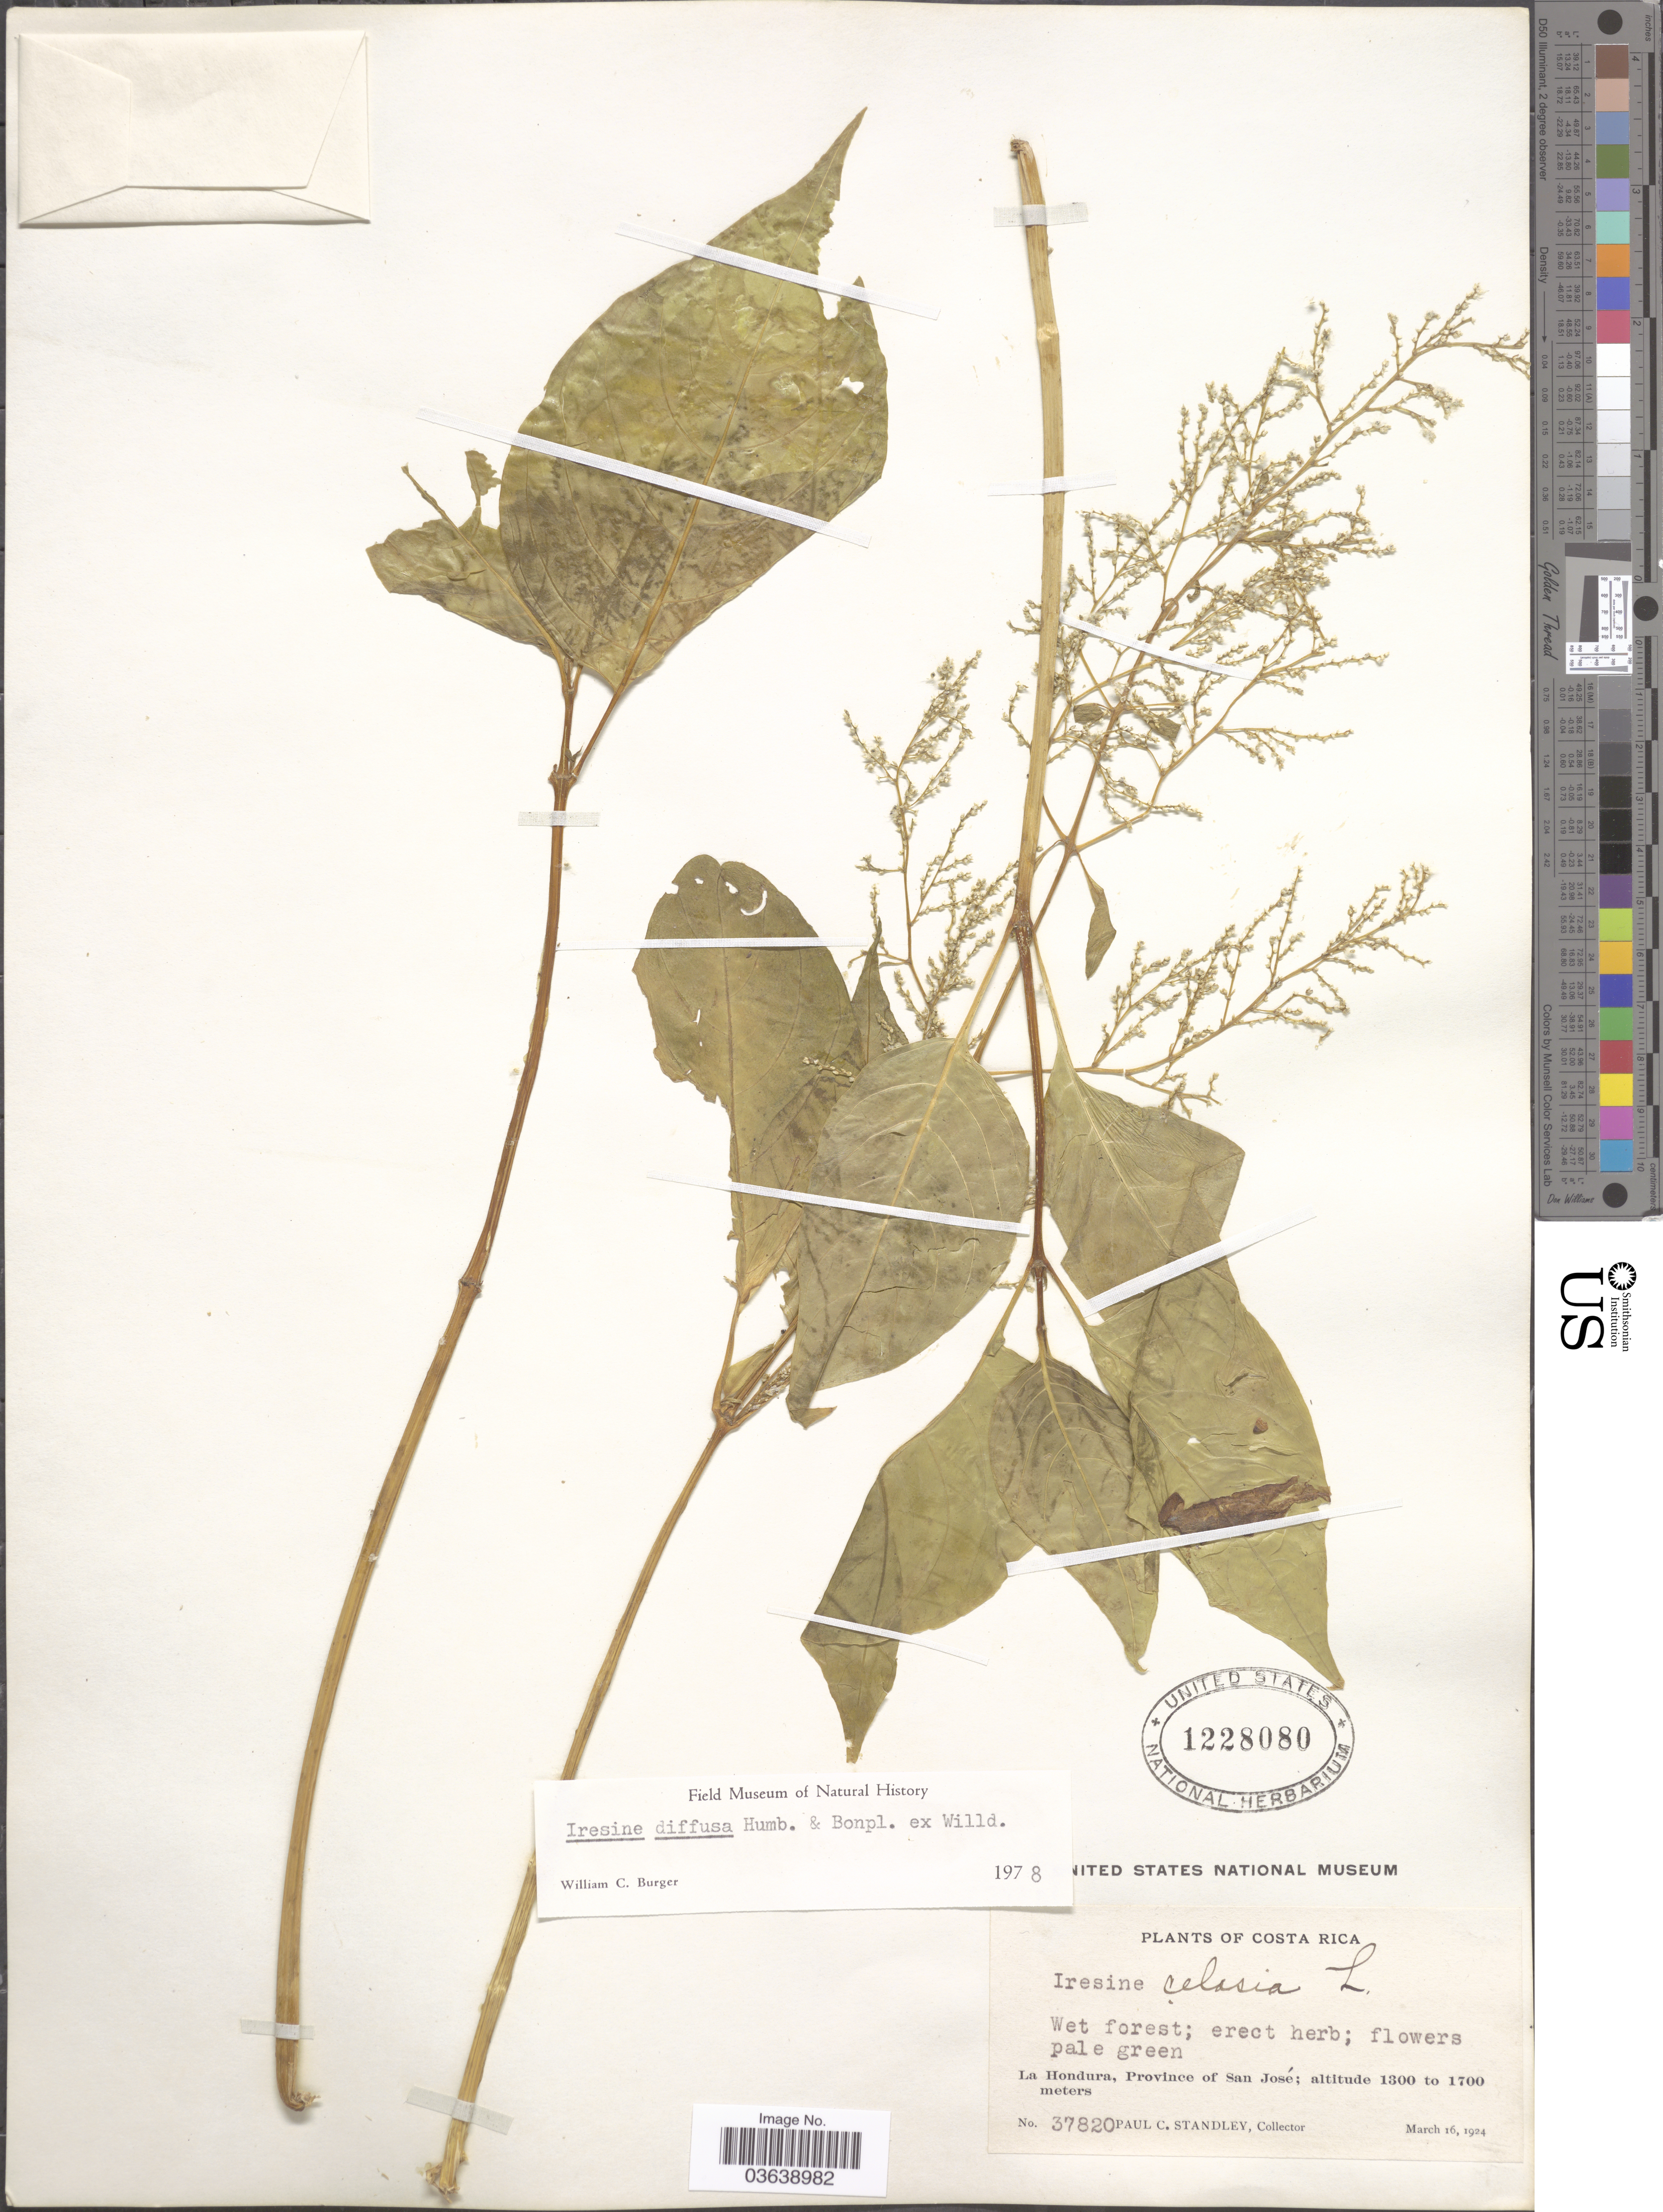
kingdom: Plantae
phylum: Tracheophyta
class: Magnoliopsida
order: Caryophyllales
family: Amaranthaceae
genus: Iresine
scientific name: Iresine celosia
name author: L.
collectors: P. C. Standley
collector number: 37820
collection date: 1924-03-16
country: Costa Rica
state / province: San José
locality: La Hondura.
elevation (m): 1300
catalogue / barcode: US 1228080